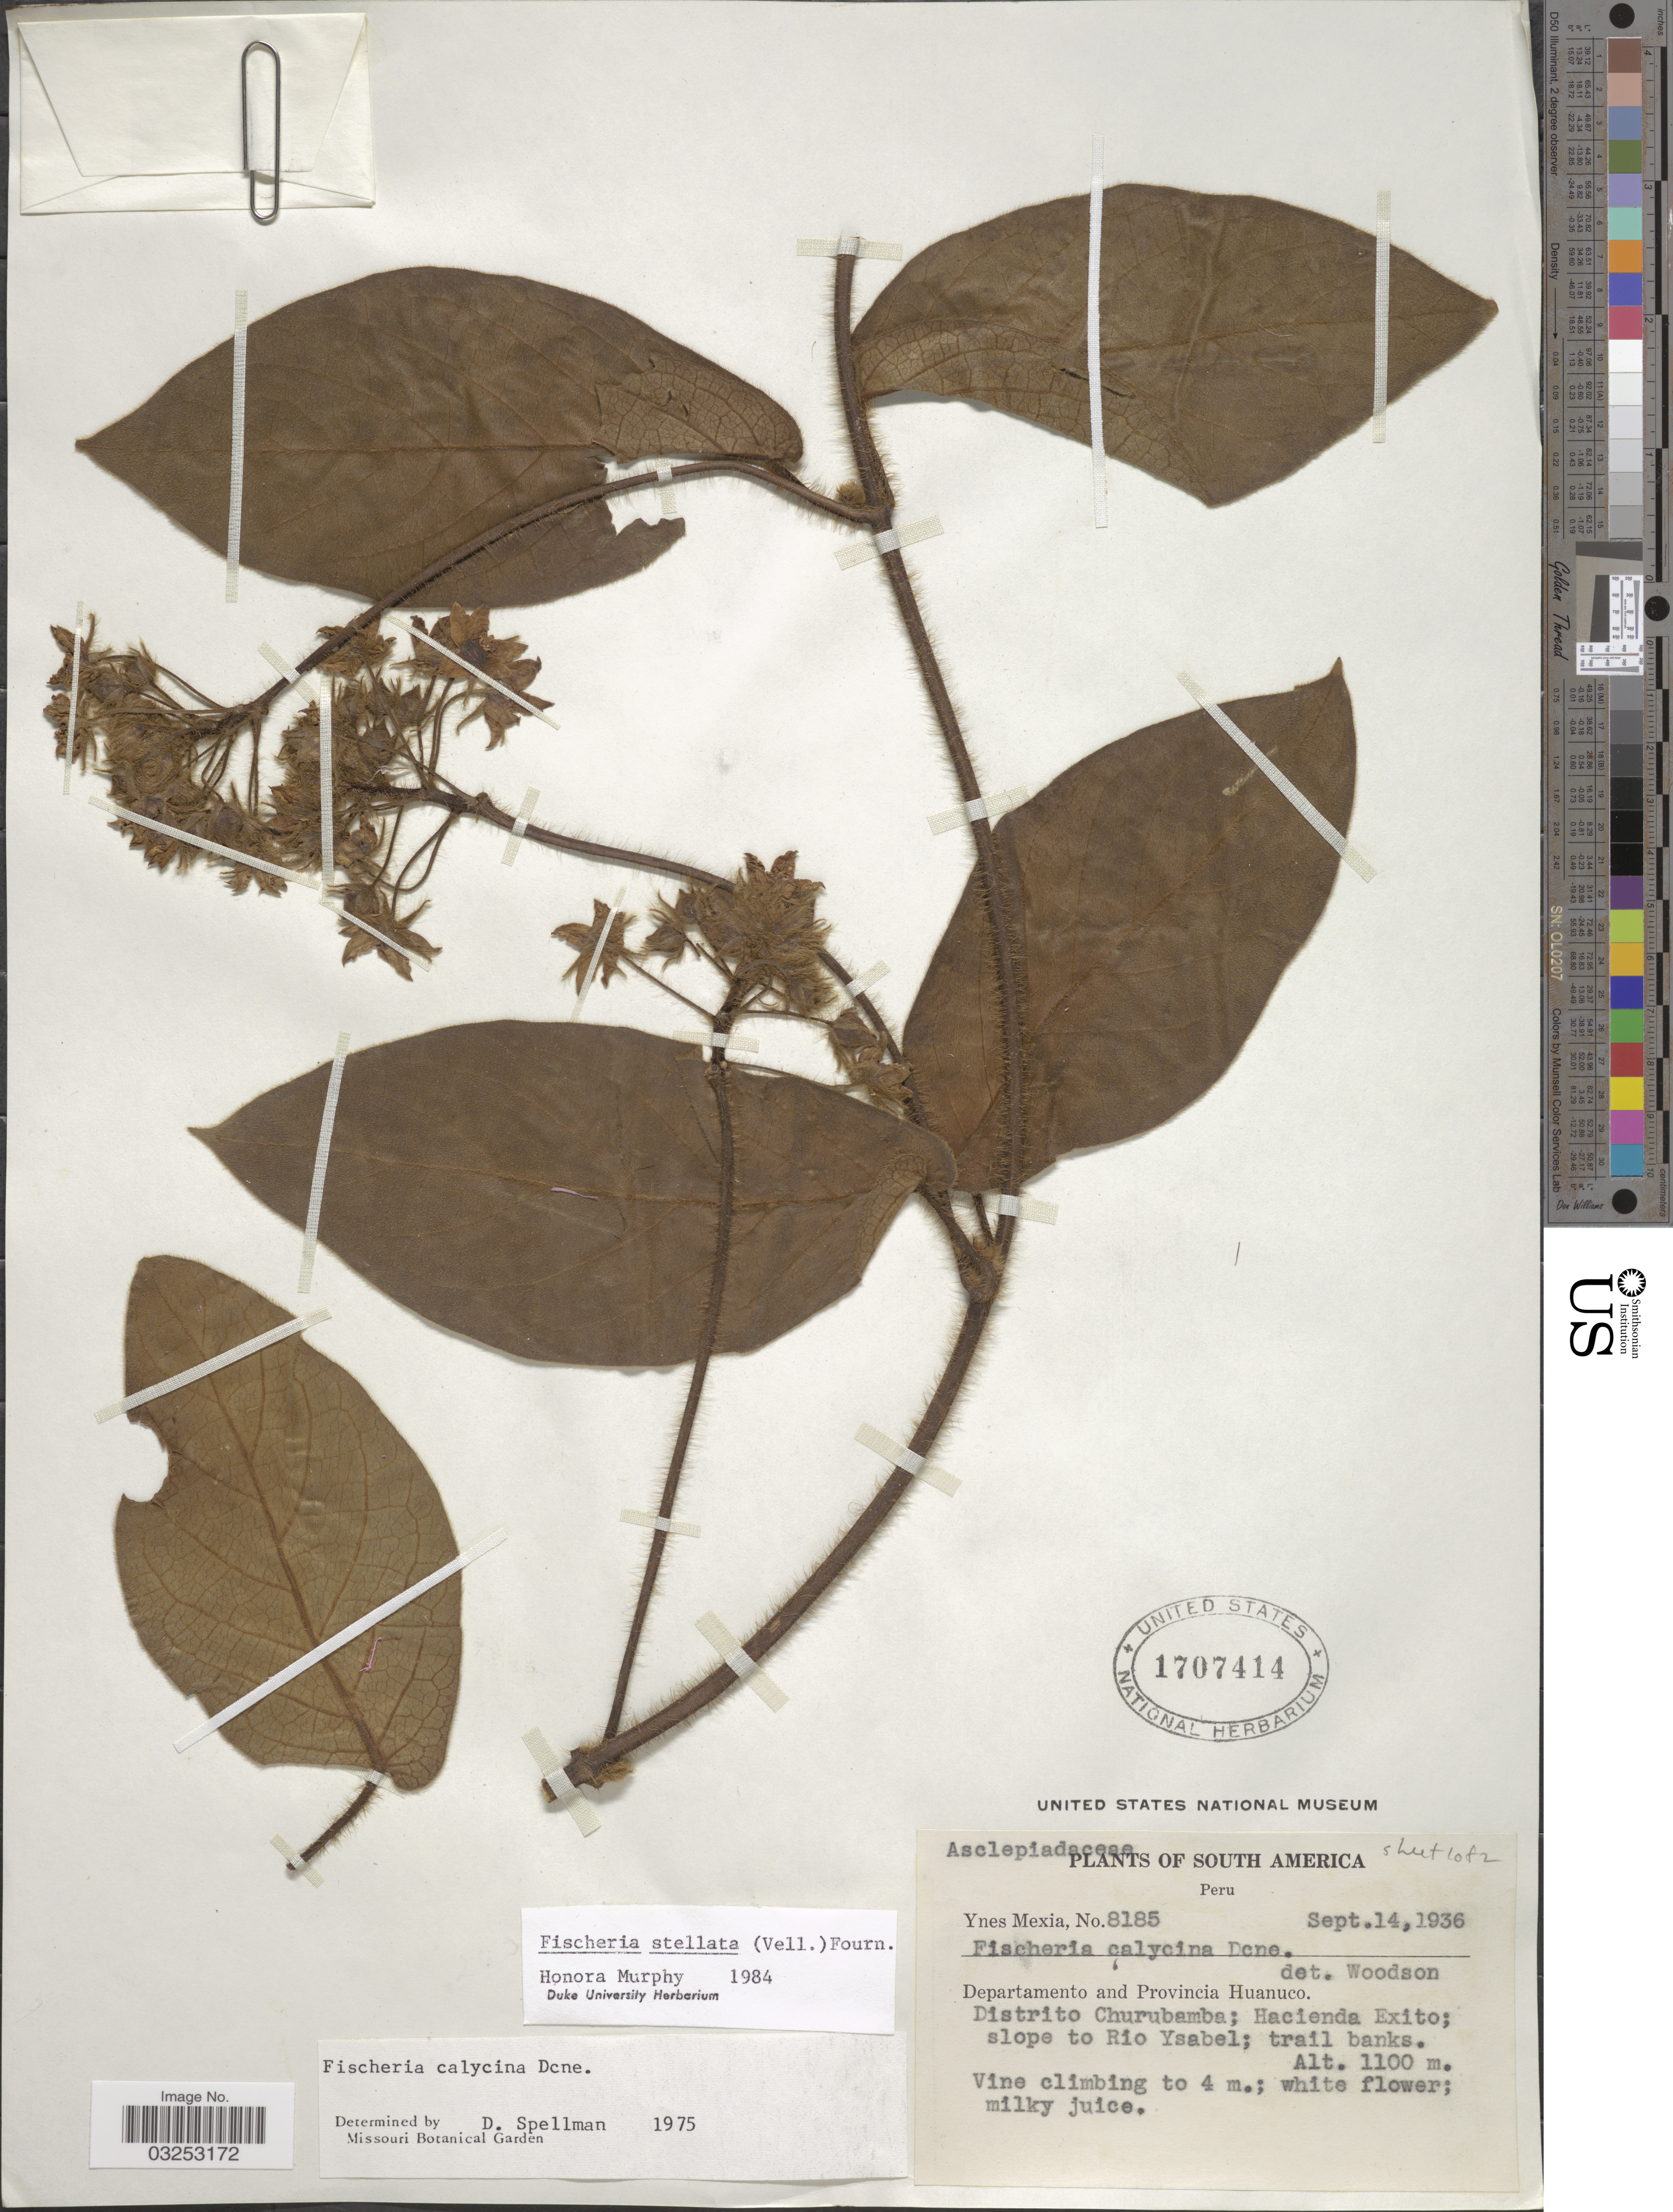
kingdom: Plantae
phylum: Tracheophyta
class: Magnoliopsida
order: Gentianales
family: Apocynaceae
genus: Fischeria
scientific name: Fischeria stellata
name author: (Vell.) E. Fourn.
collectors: Y. Mexia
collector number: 8185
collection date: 1936-09-14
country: Peru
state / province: Huánuco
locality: Departamento and Provincia Huanuco. Distrito Churubamba; Hacienda Exito; slope to Rio Ysabel; trail banks.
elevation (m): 1100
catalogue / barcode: US 1707414